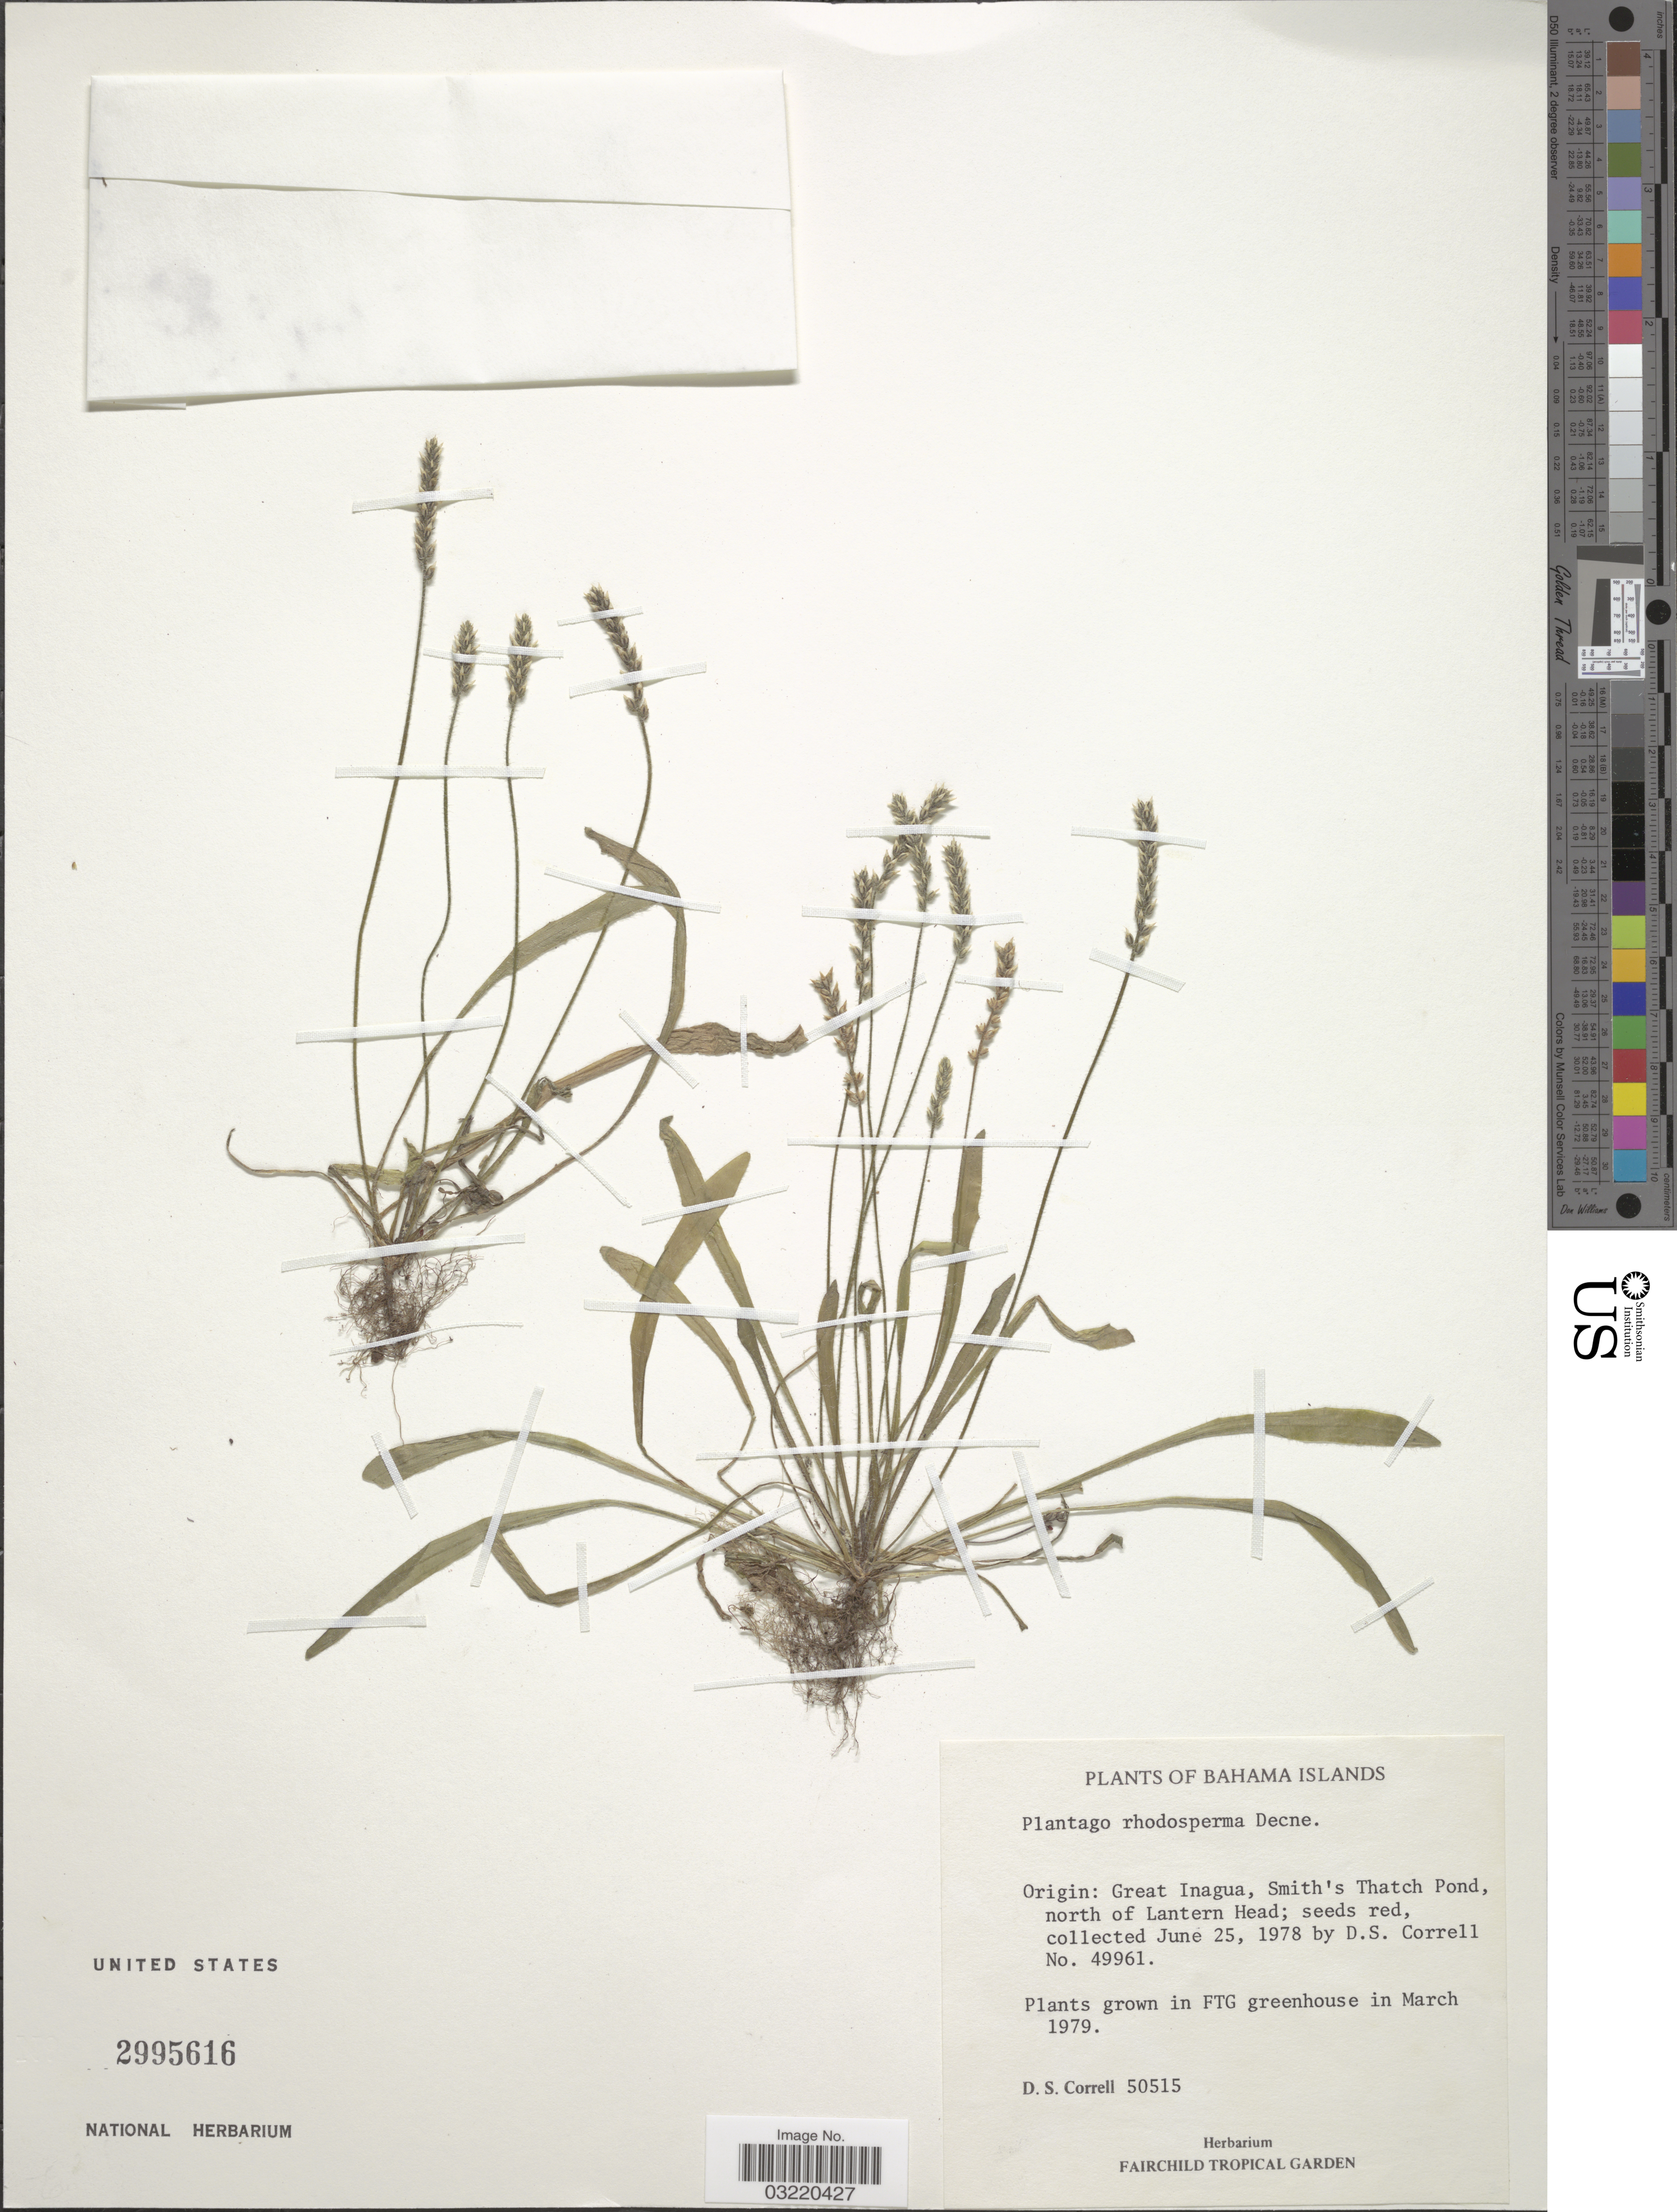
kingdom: Plantae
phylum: Tracheophyta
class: Magnoliopsida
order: Lamiales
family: Plantaginaceae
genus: Plantago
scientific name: Plantago rhodosperma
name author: Decne.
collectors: D. S. Correll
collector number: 50515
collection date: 1979-03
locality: FTG greenhouse.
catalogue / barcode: US 2995616